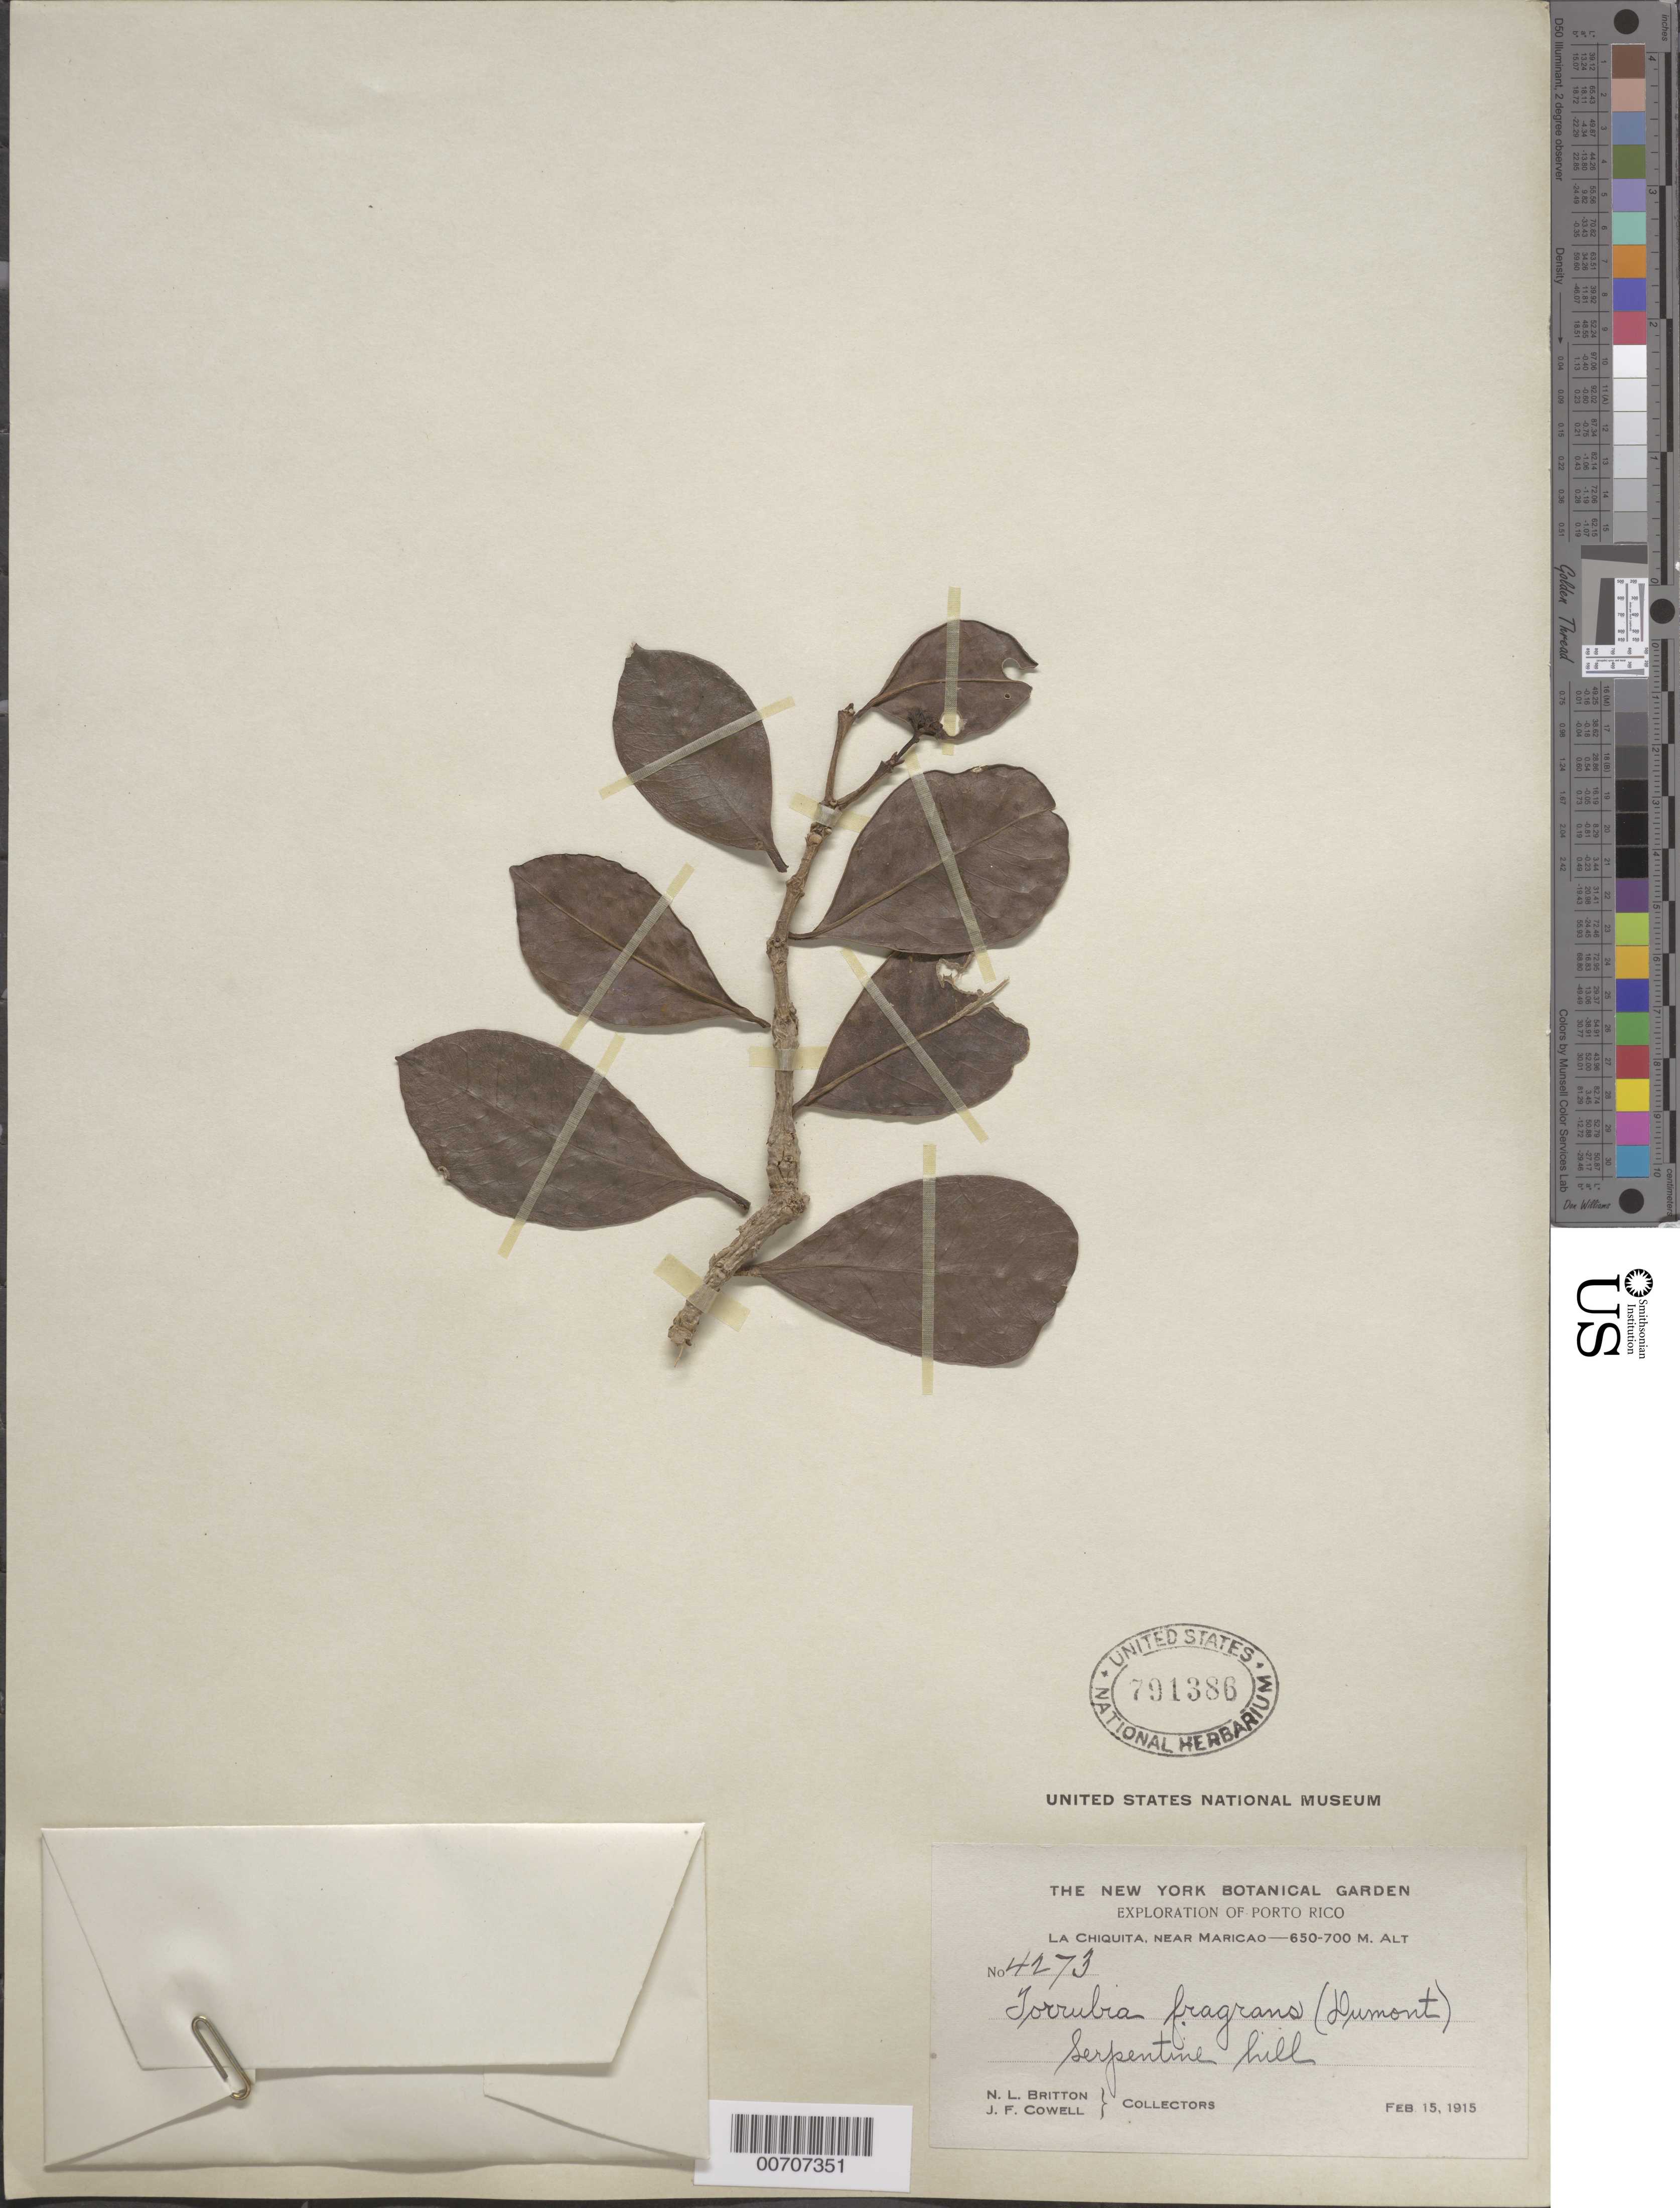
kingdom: Plantae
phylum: Tracheophyta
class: Magnoliopsida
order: Caryophyllales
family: Nyctaginaceae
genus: Guapira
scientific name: Guapira fragrans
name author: (Dum. Cours.) Little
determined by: Strong, Mark T., (BOT), Smithsonian Institution - National Museum of Natural History (UNITED STATES)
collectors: N. Britton & J. F. Cowell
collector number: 4273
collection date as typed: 15 Feb 1915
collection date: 1915-02-15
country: Puerto Rico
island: Greater Antilles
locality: La Chiquita, near Maricao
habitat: Serpentine hill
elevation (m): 650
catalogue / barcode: US 791386